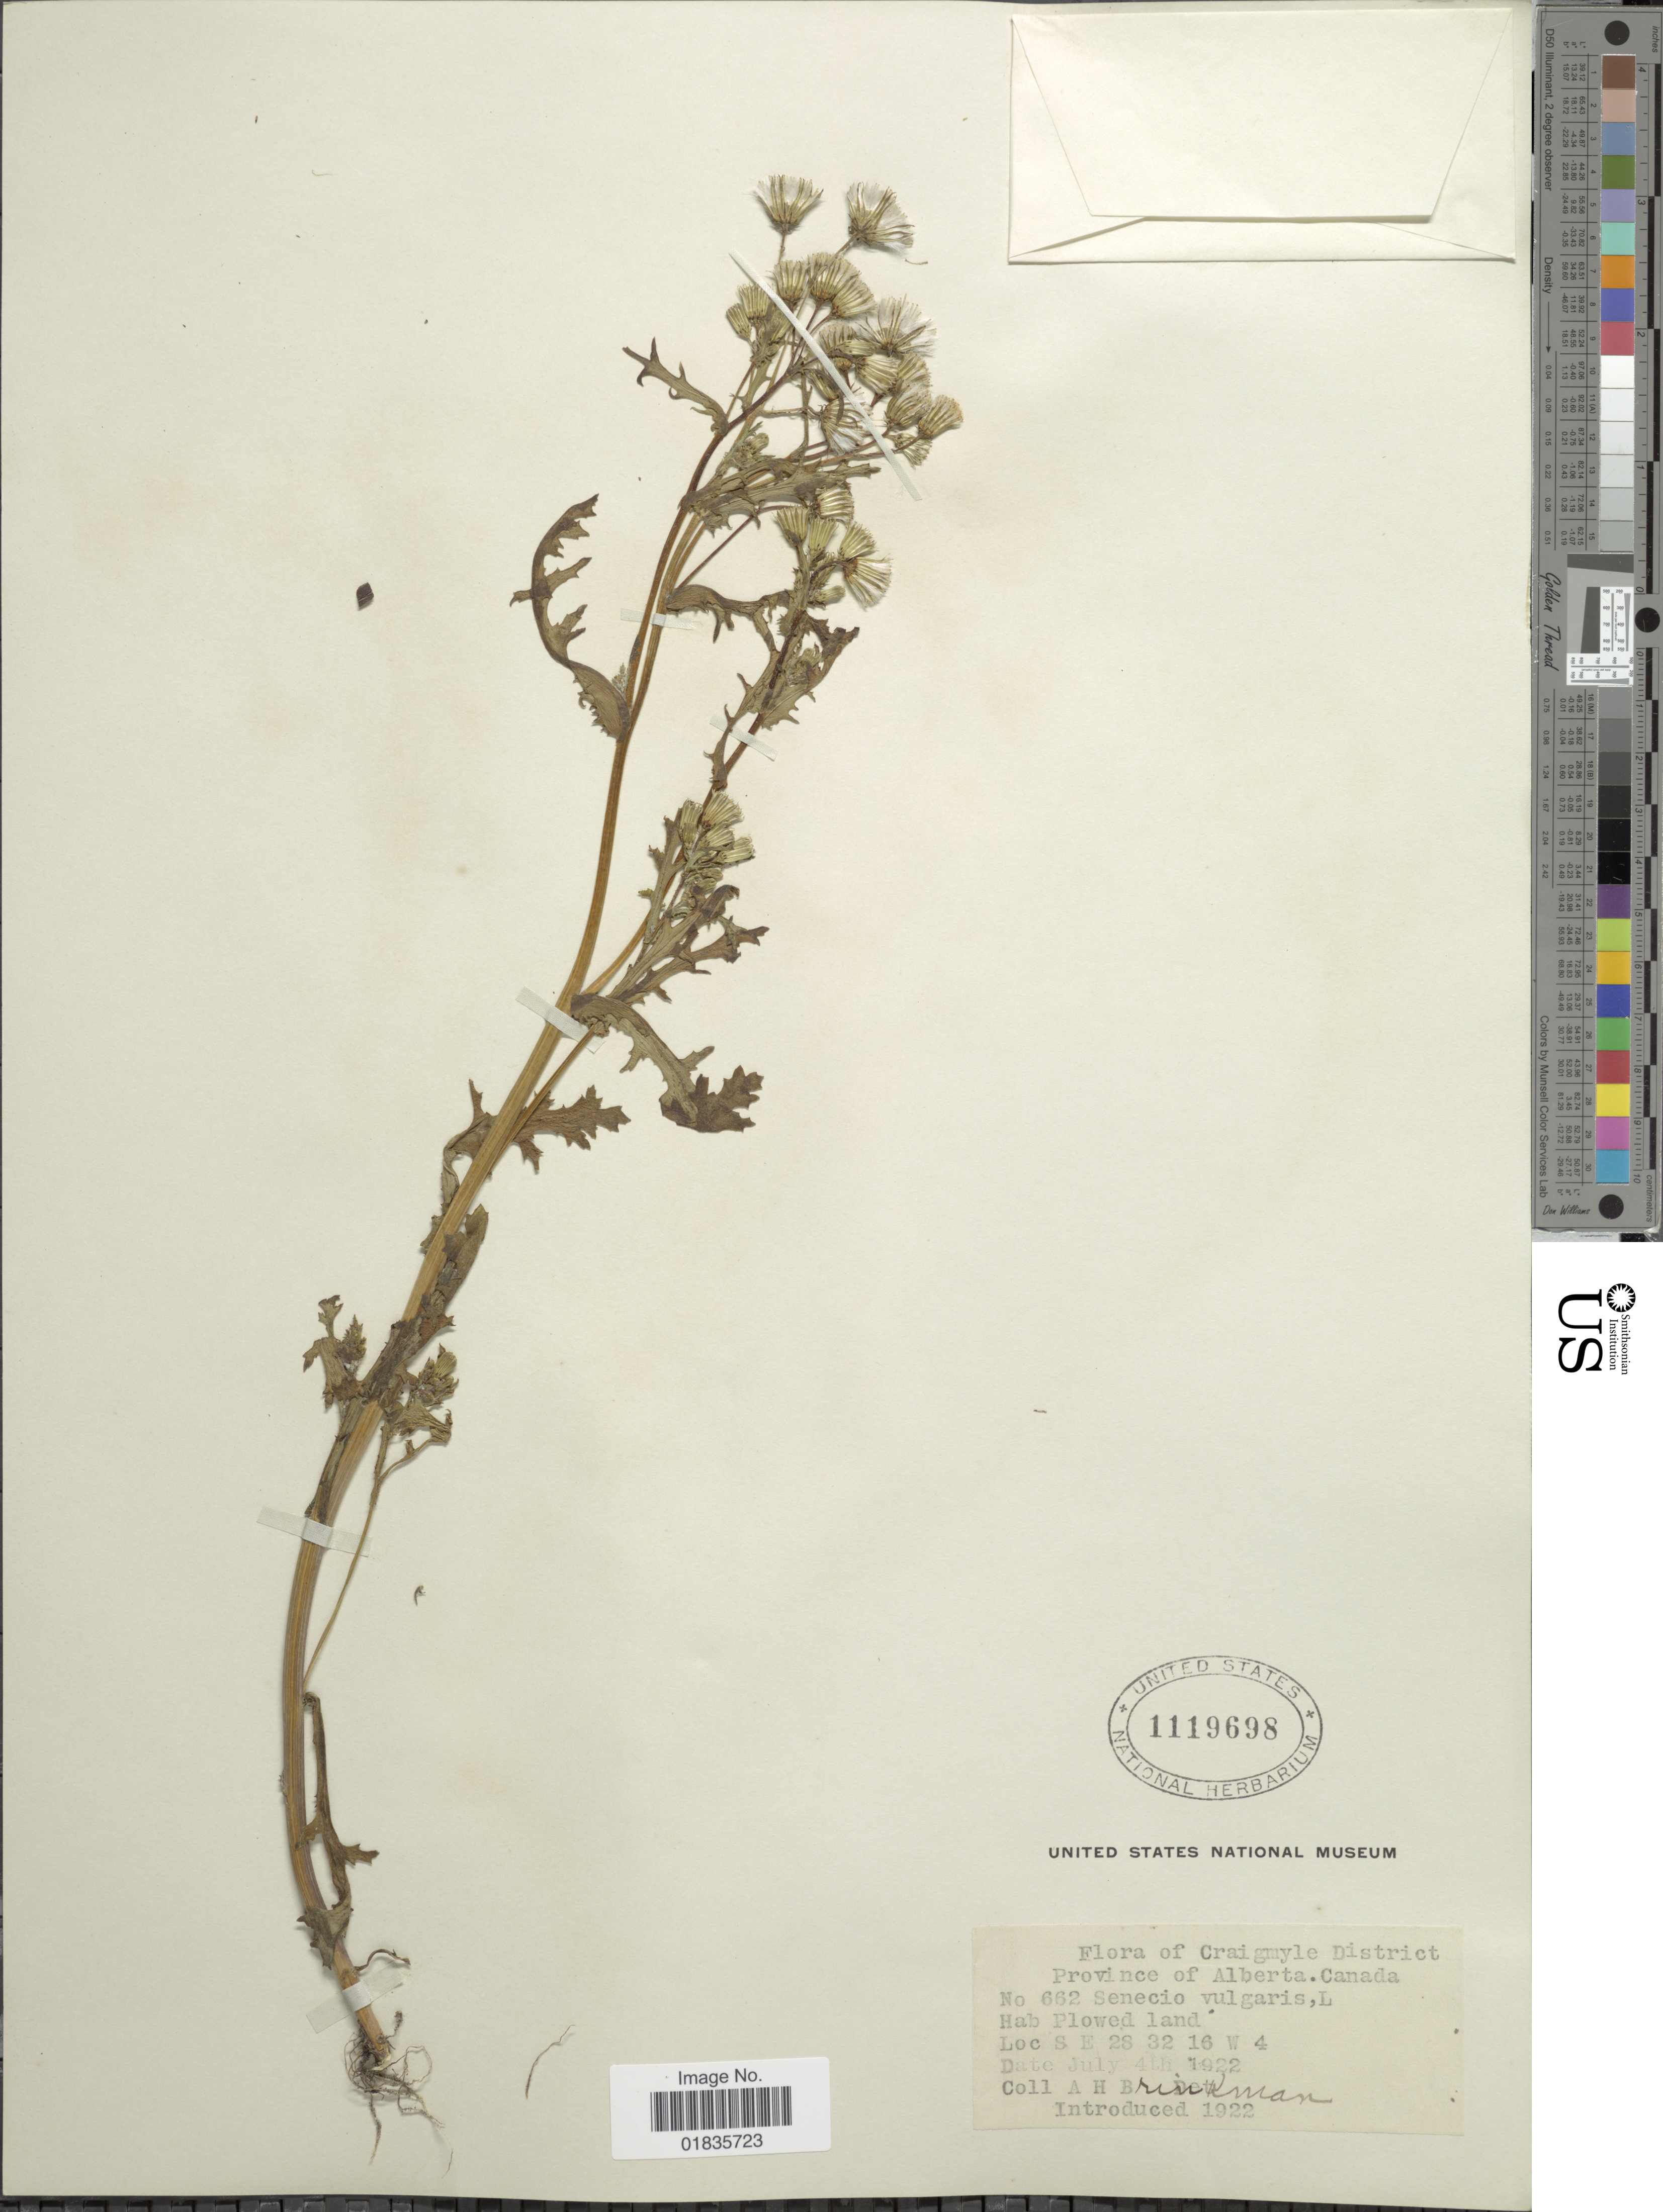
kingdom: Plantae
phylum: Tracheophyta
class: Magnoliopsida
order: Asterales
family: Asteraceae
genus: Senecio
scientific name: Senecio vulgaris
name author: L.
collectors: A. Brinkman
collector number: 662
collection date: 1922-07-04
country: Canada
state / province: Alberta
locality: Craigmyle District, Plowed land.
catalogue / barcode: US 1119698